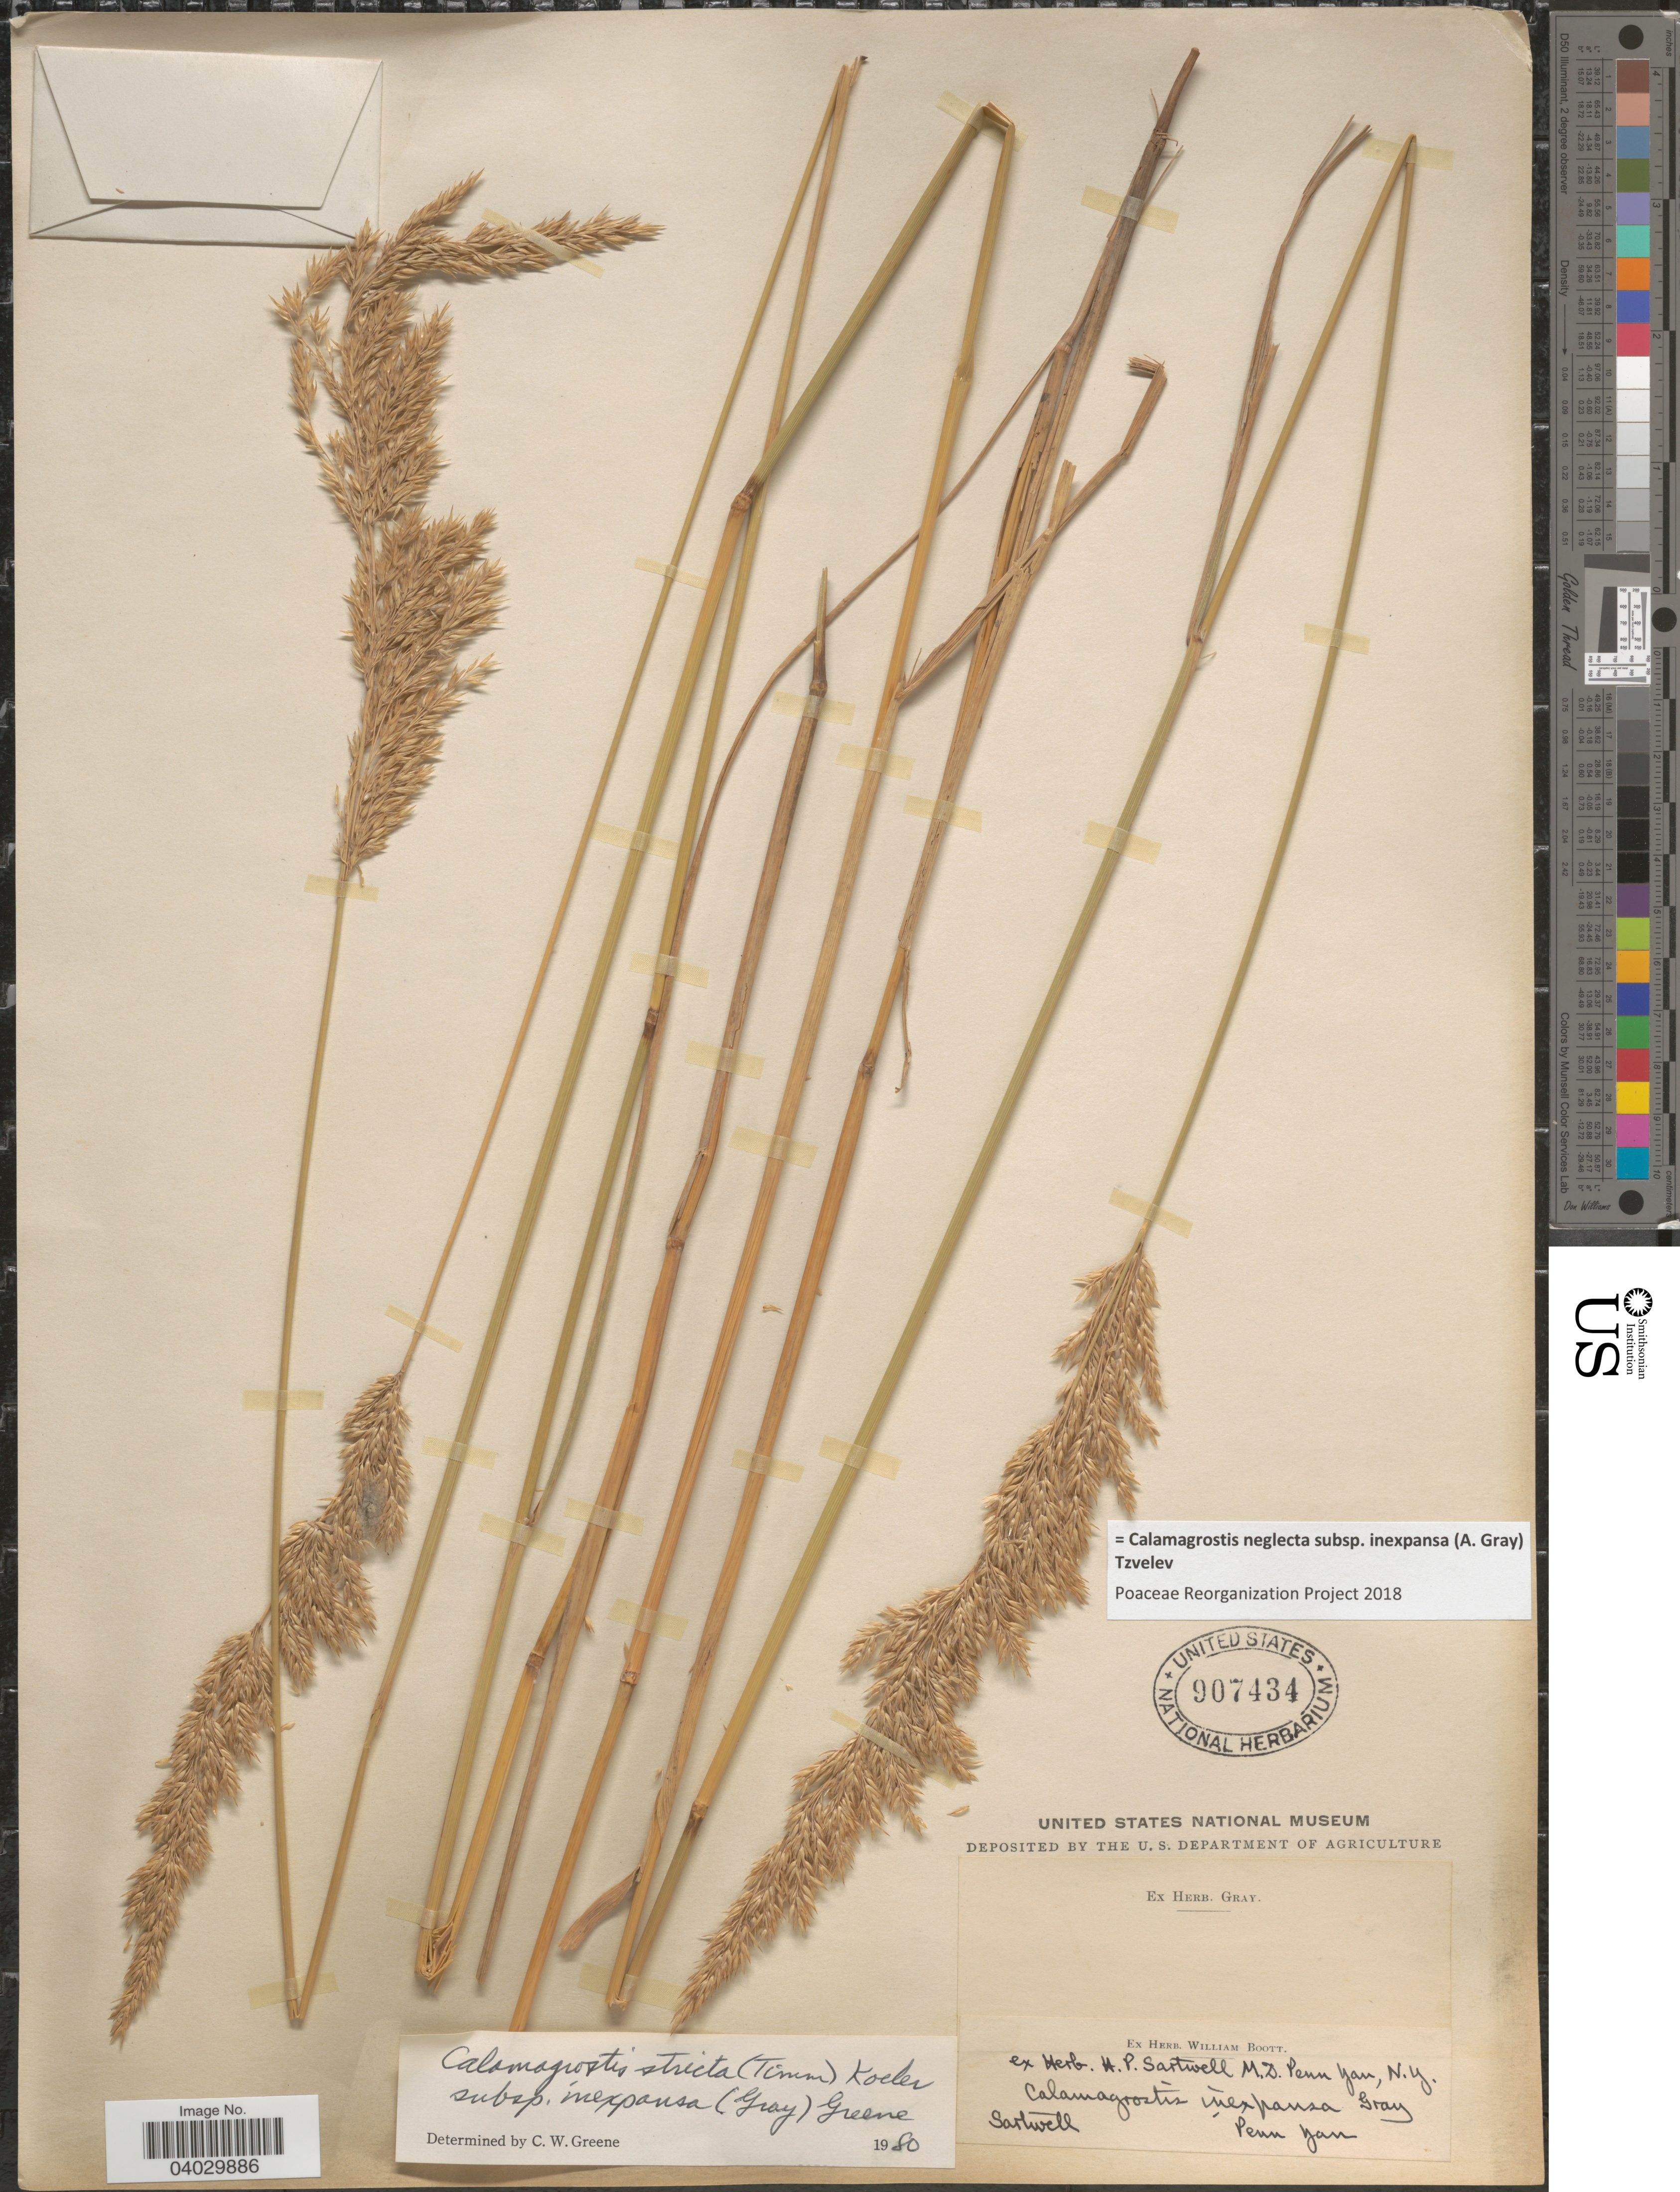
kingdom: Plantae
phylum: Tracheophyta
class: Liliopsida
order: Poales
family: Poaceae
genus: Calamagrostis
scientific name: Calamagrostis neglecta subsp. inexpansa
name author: (A. Gray) Tzvelev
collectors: Sartwell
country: United States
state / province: New York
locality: Penn Yan.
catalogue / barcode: US 907434